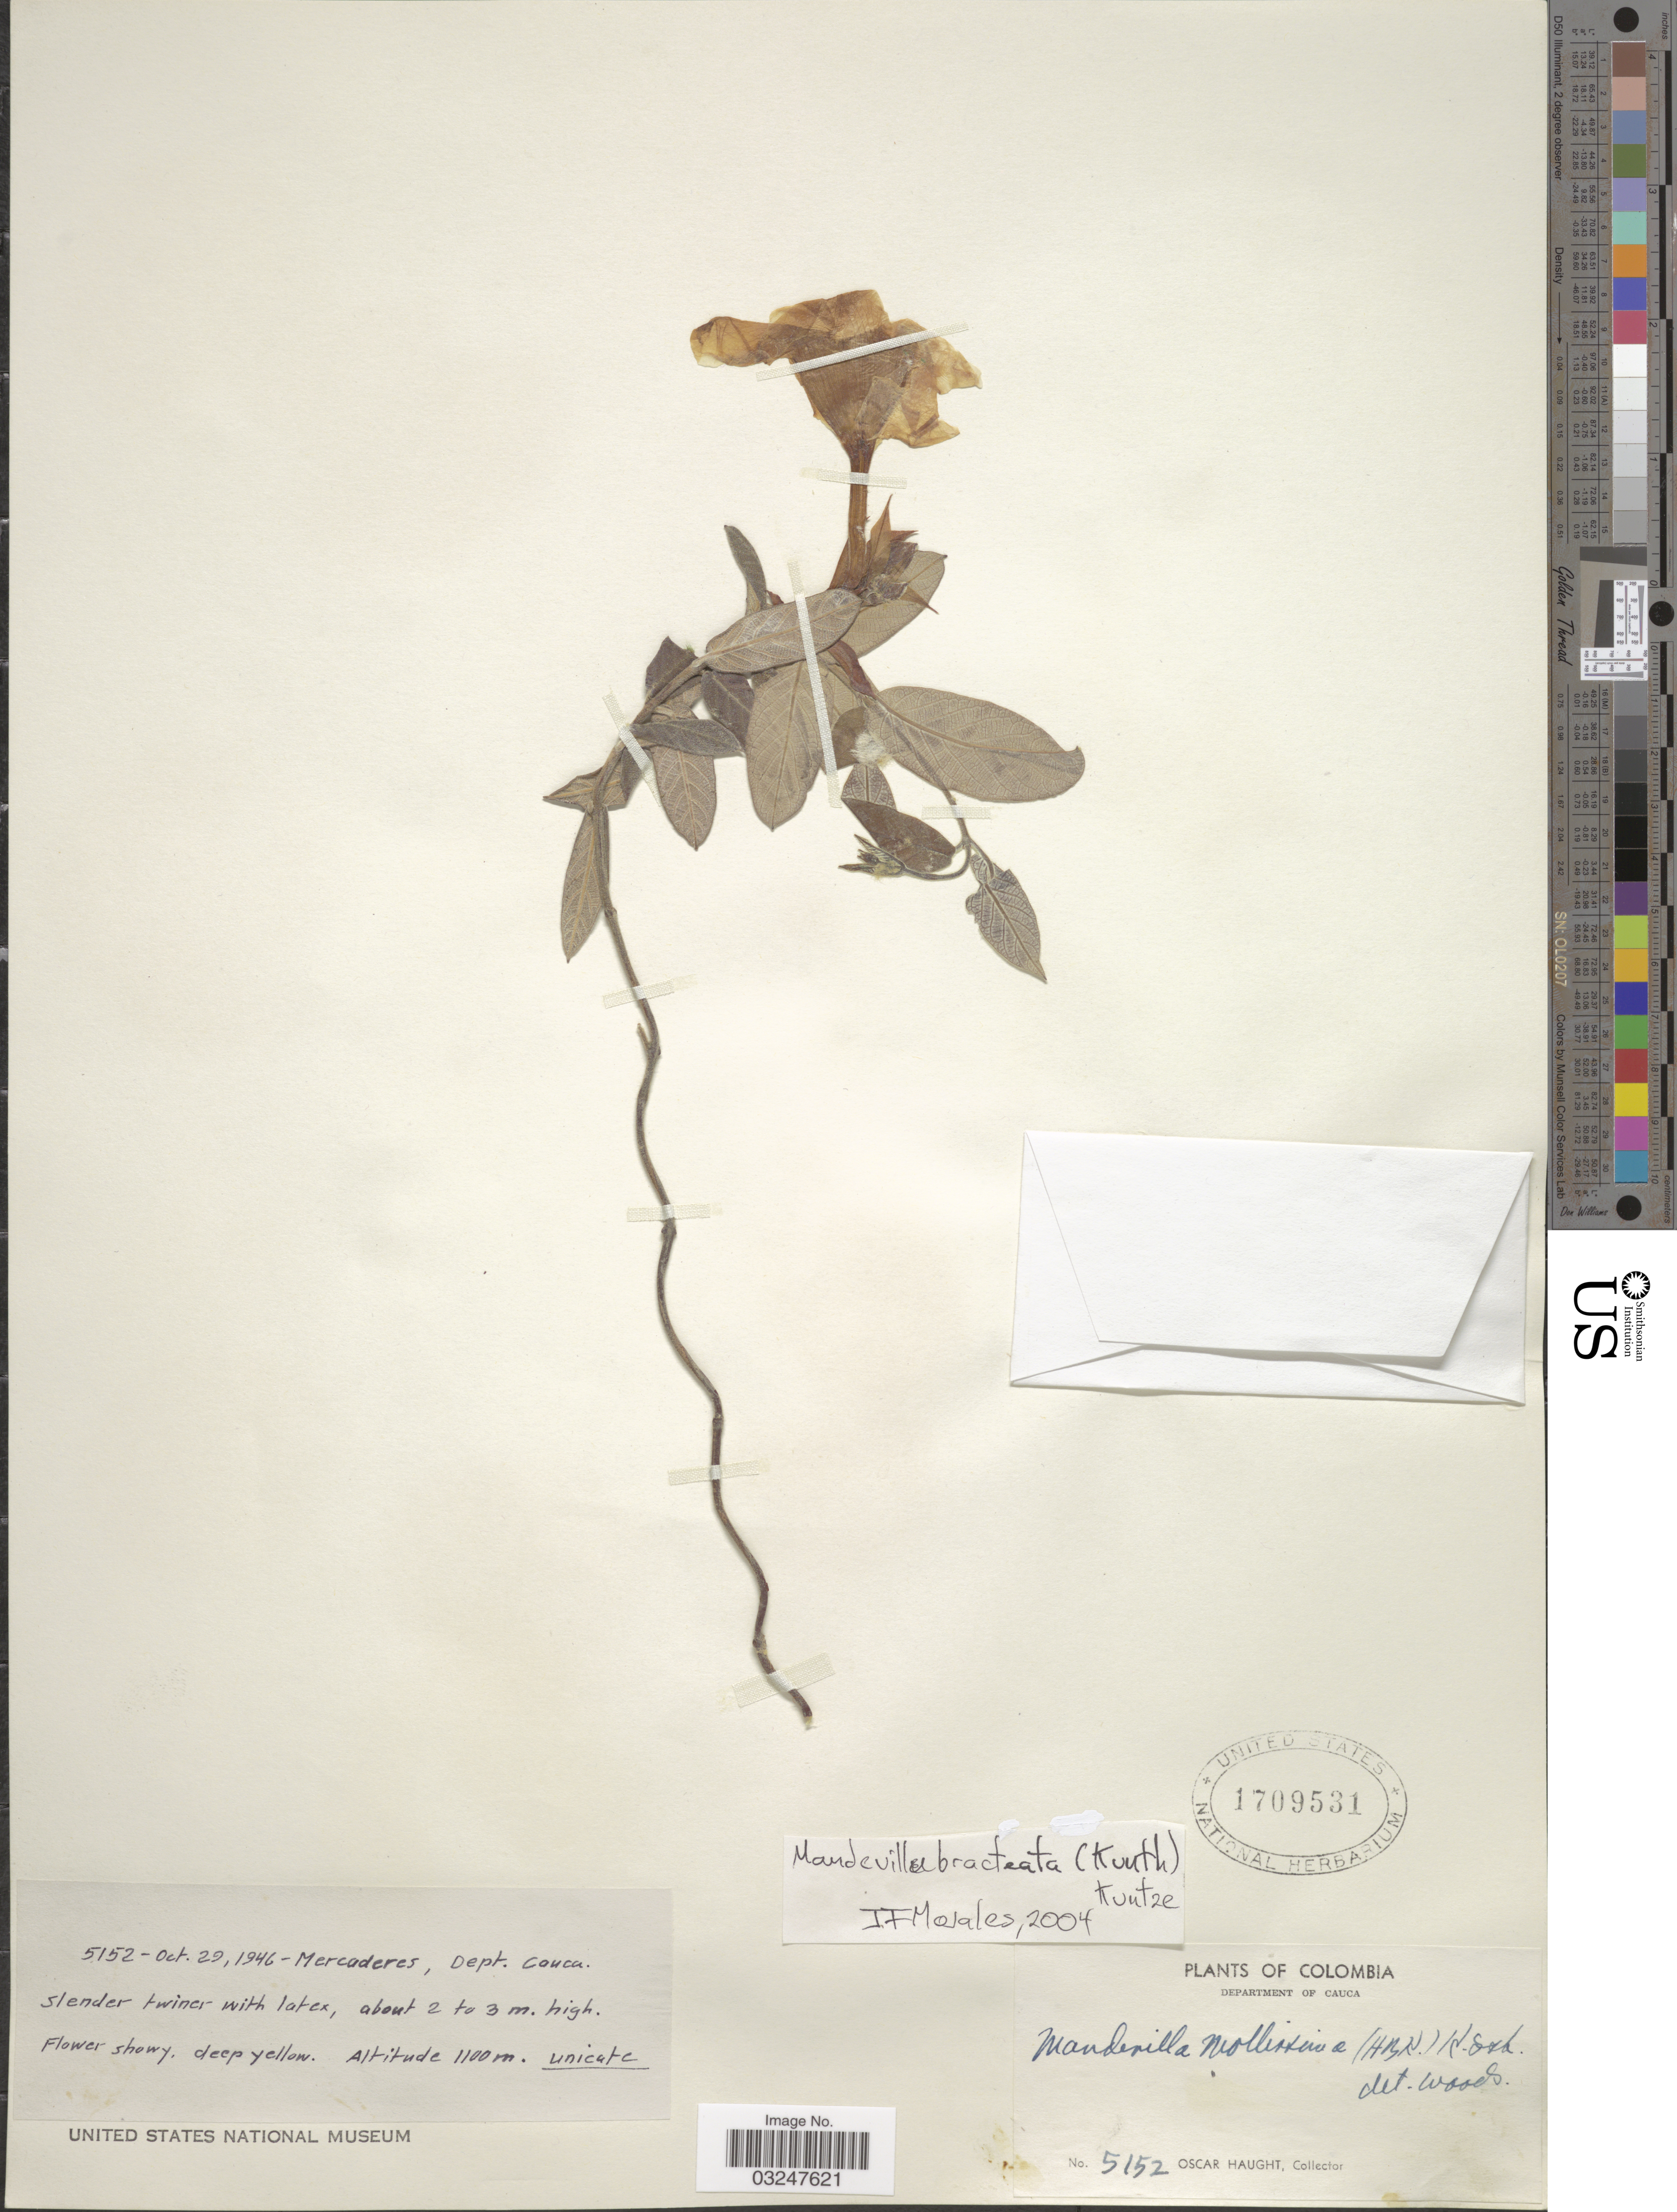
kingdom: Plantae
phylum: Tracheophyta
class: Magnoliopsida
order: Gentianales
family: Apocynaceae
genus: Mandevilla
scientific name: Mandevilla bracteata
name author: (Kunth) Kuntze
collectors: O. Haught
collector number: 5152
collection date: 1946-10-29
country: Colombia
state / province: Cauca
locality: Department of Cauca, Mercaderes.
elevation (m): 1100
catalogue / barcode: US 1709531